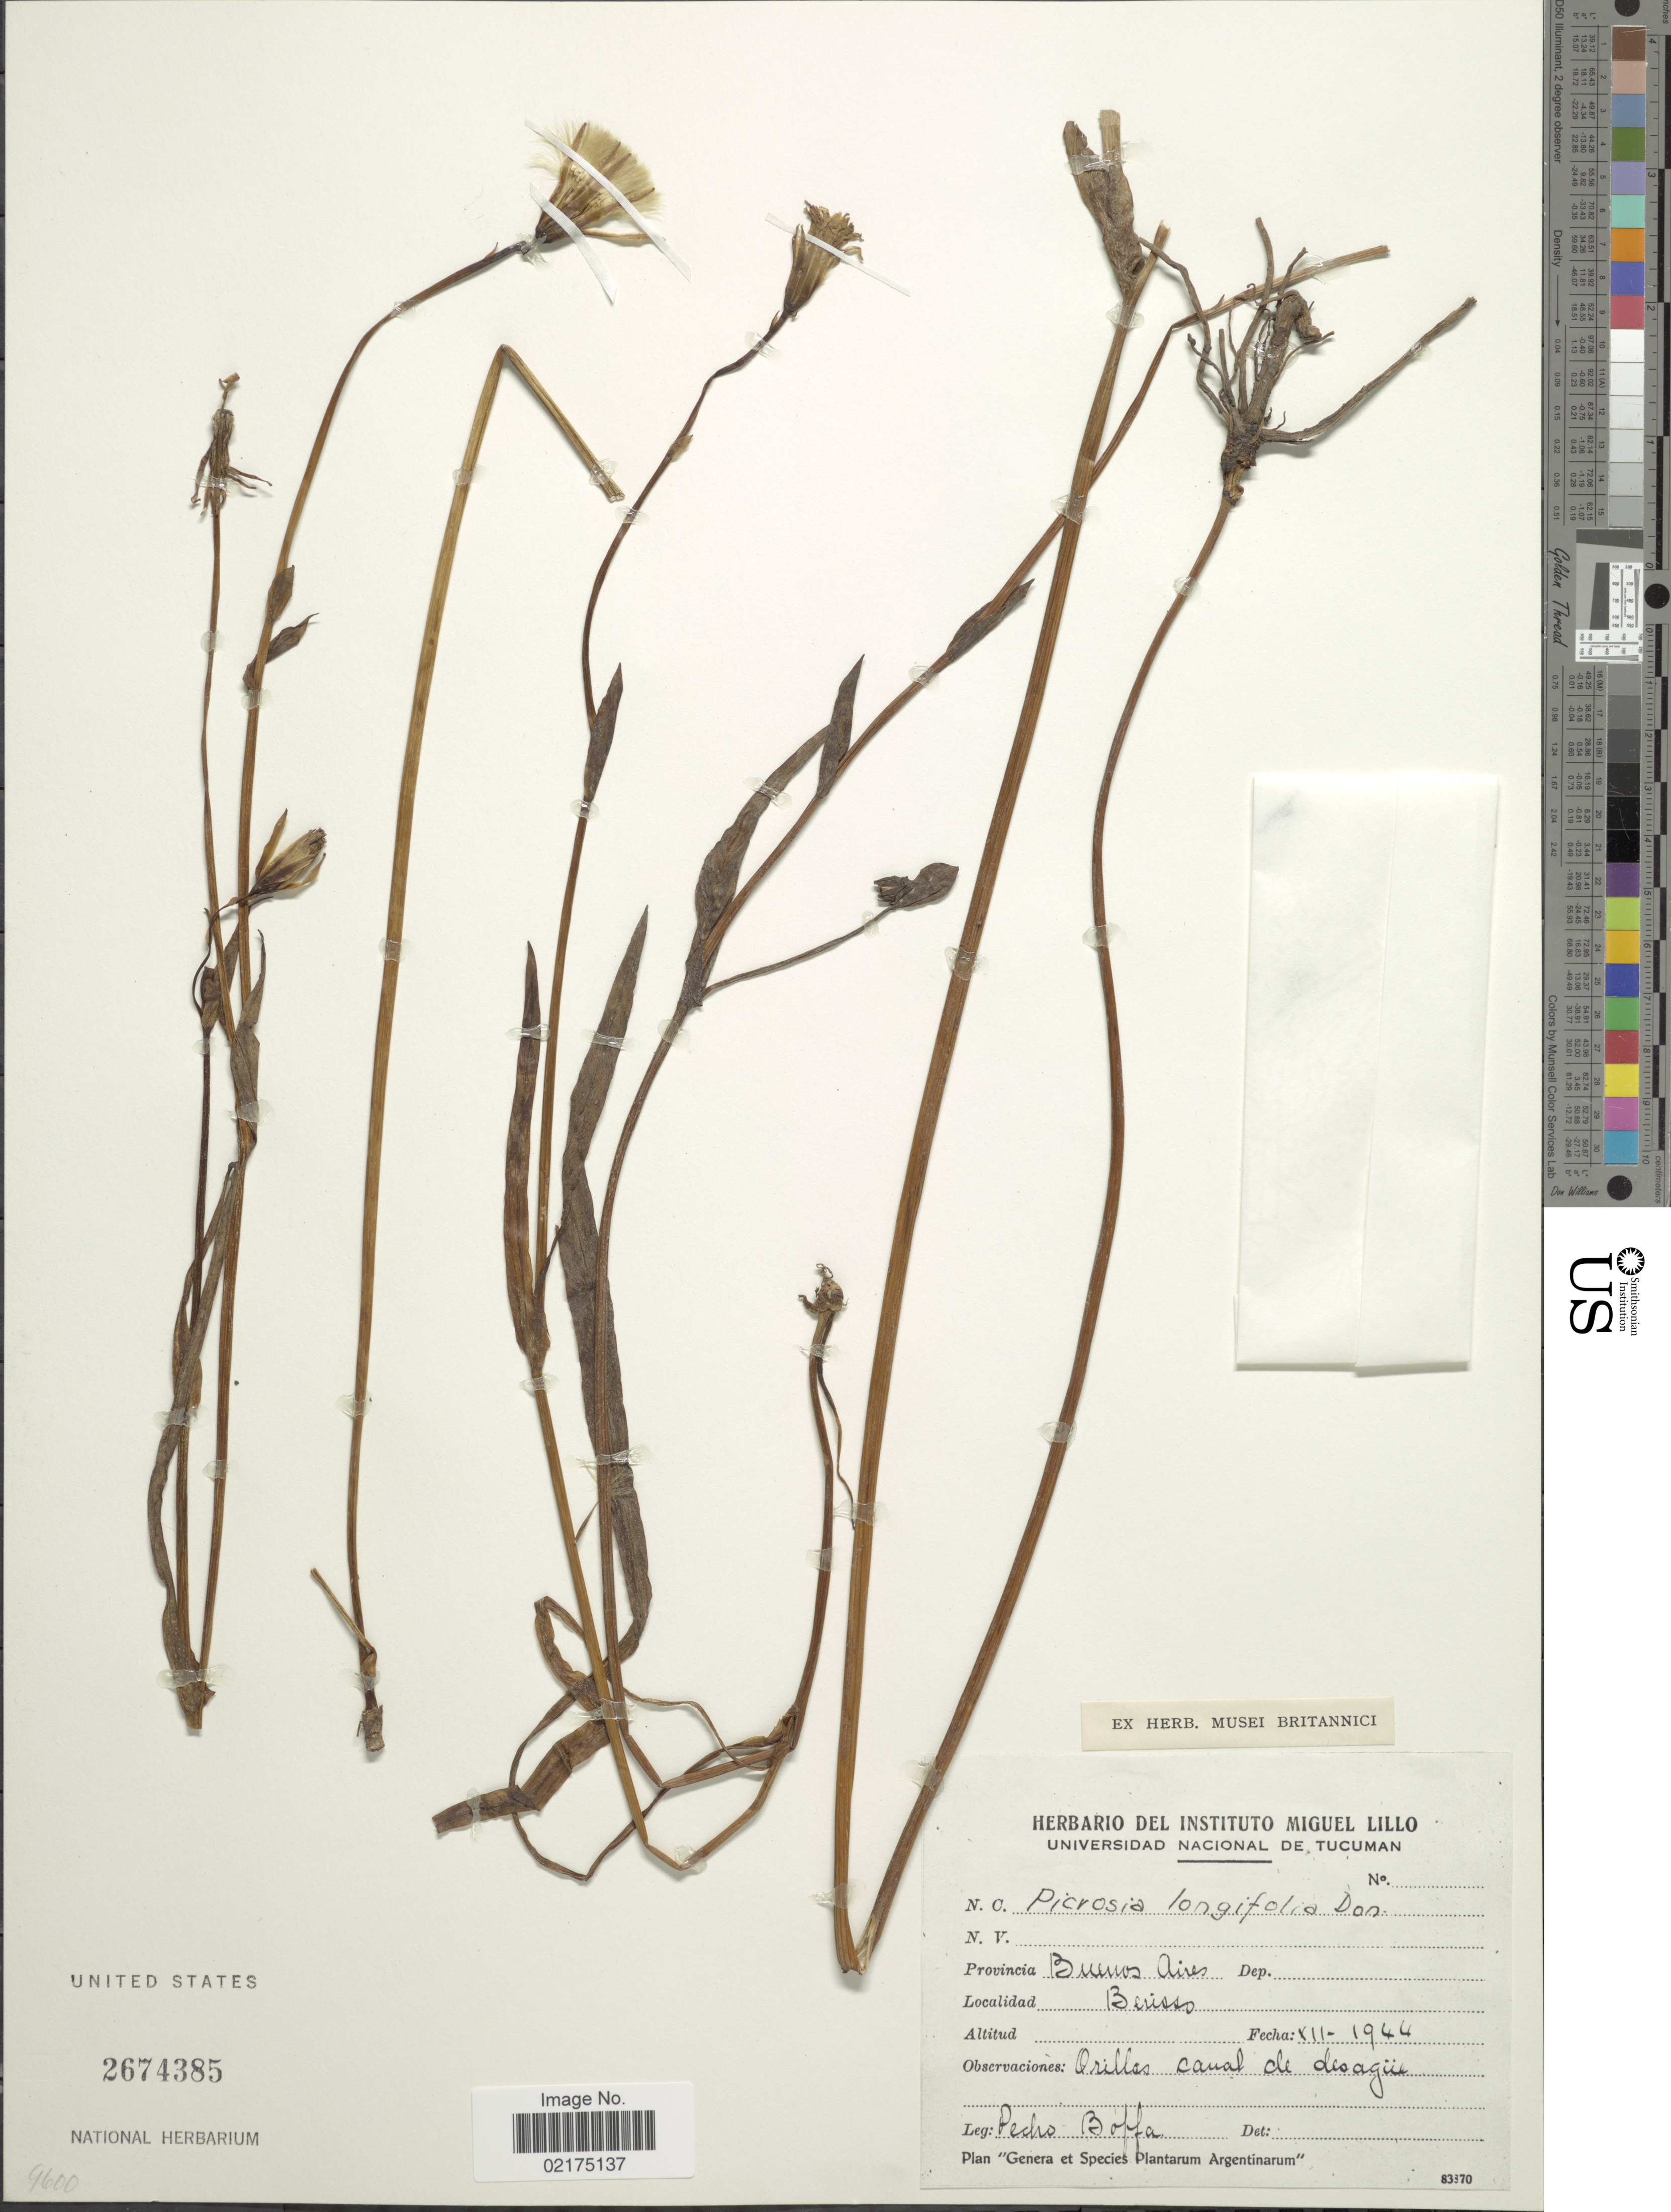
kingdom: Plantae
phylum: Tracheophyta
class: Magnoliopsida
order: Asterales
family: Asteraceae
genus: Picrosia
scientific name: Picrosia longifolia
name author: D. Don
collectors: P. Boffa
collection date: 1944-12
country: Argentina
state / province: Buenos Aires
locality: Berisso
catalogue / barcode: US 2674385